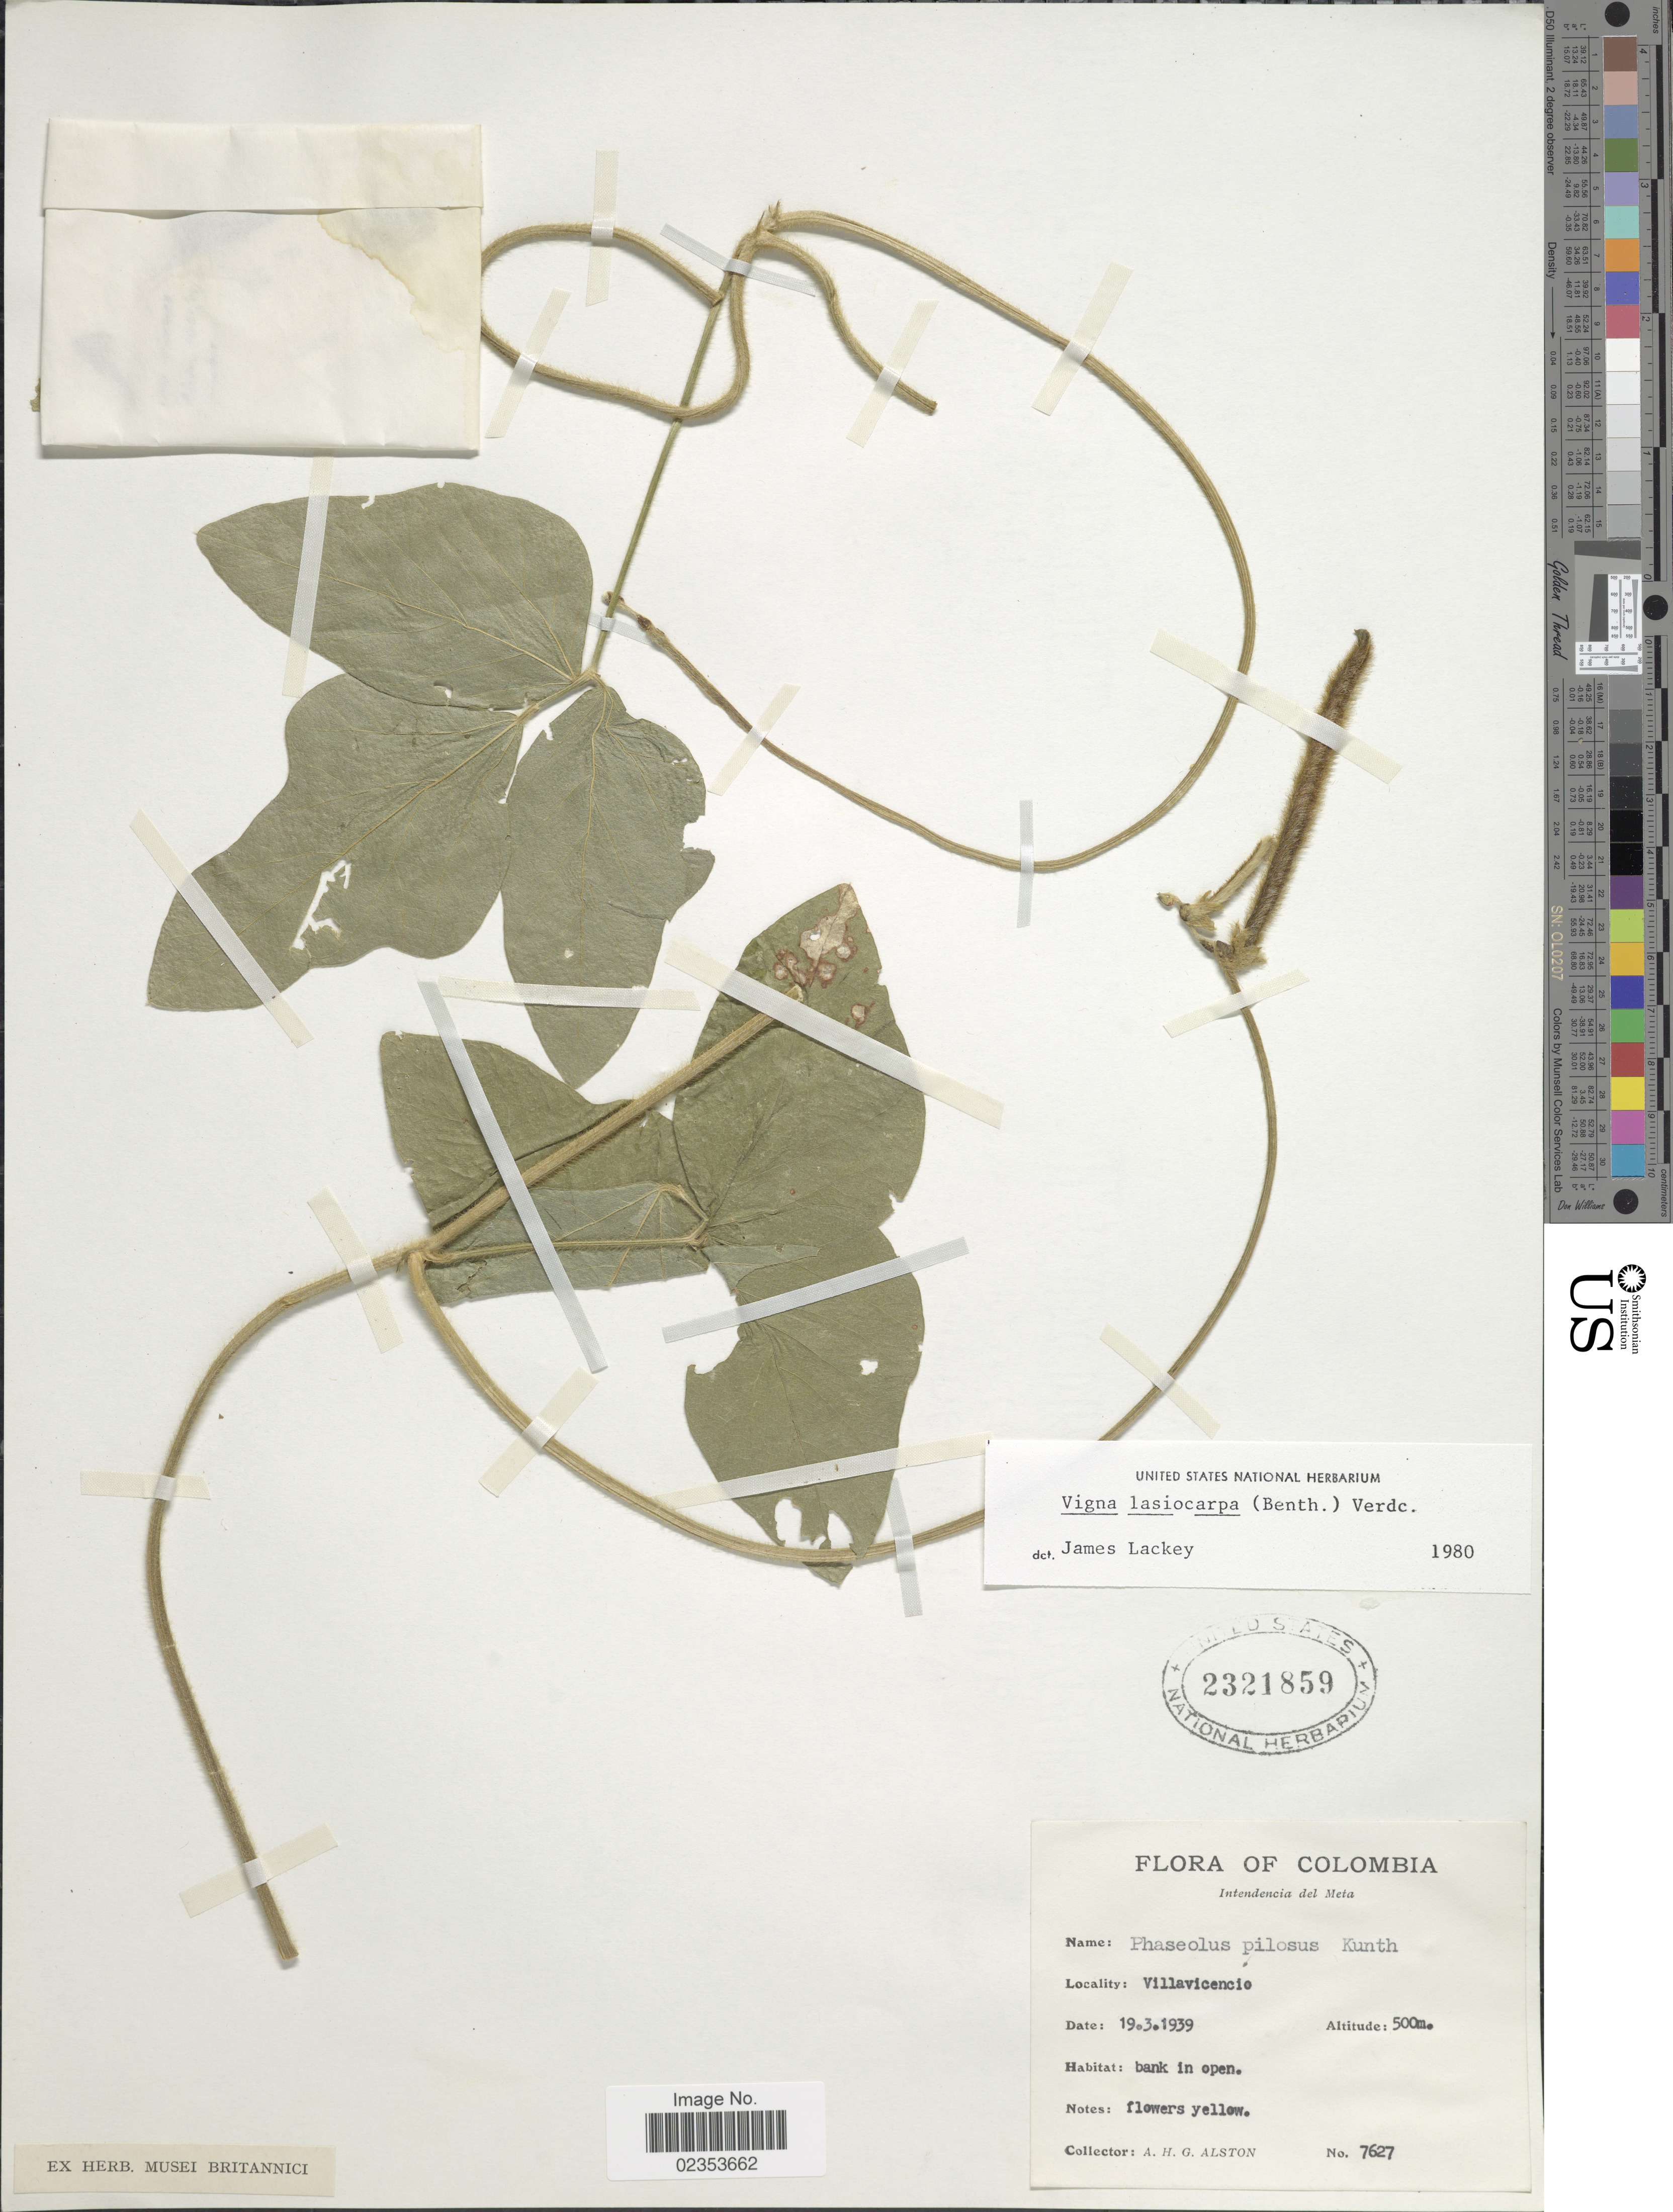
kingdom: Plantae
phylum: Tracheophyta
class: Magnoliopsida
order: Fabales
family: Fabaceae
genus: Vigna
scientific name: Vigna lasiocarpa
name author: (Benth.) Verdc.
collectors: A. H. Alston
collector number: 7627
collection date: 1939-03-19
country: Colombia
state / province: Meta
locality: Intendencia del Meta. Villavicencio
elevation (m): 500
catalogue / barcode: US 2321859